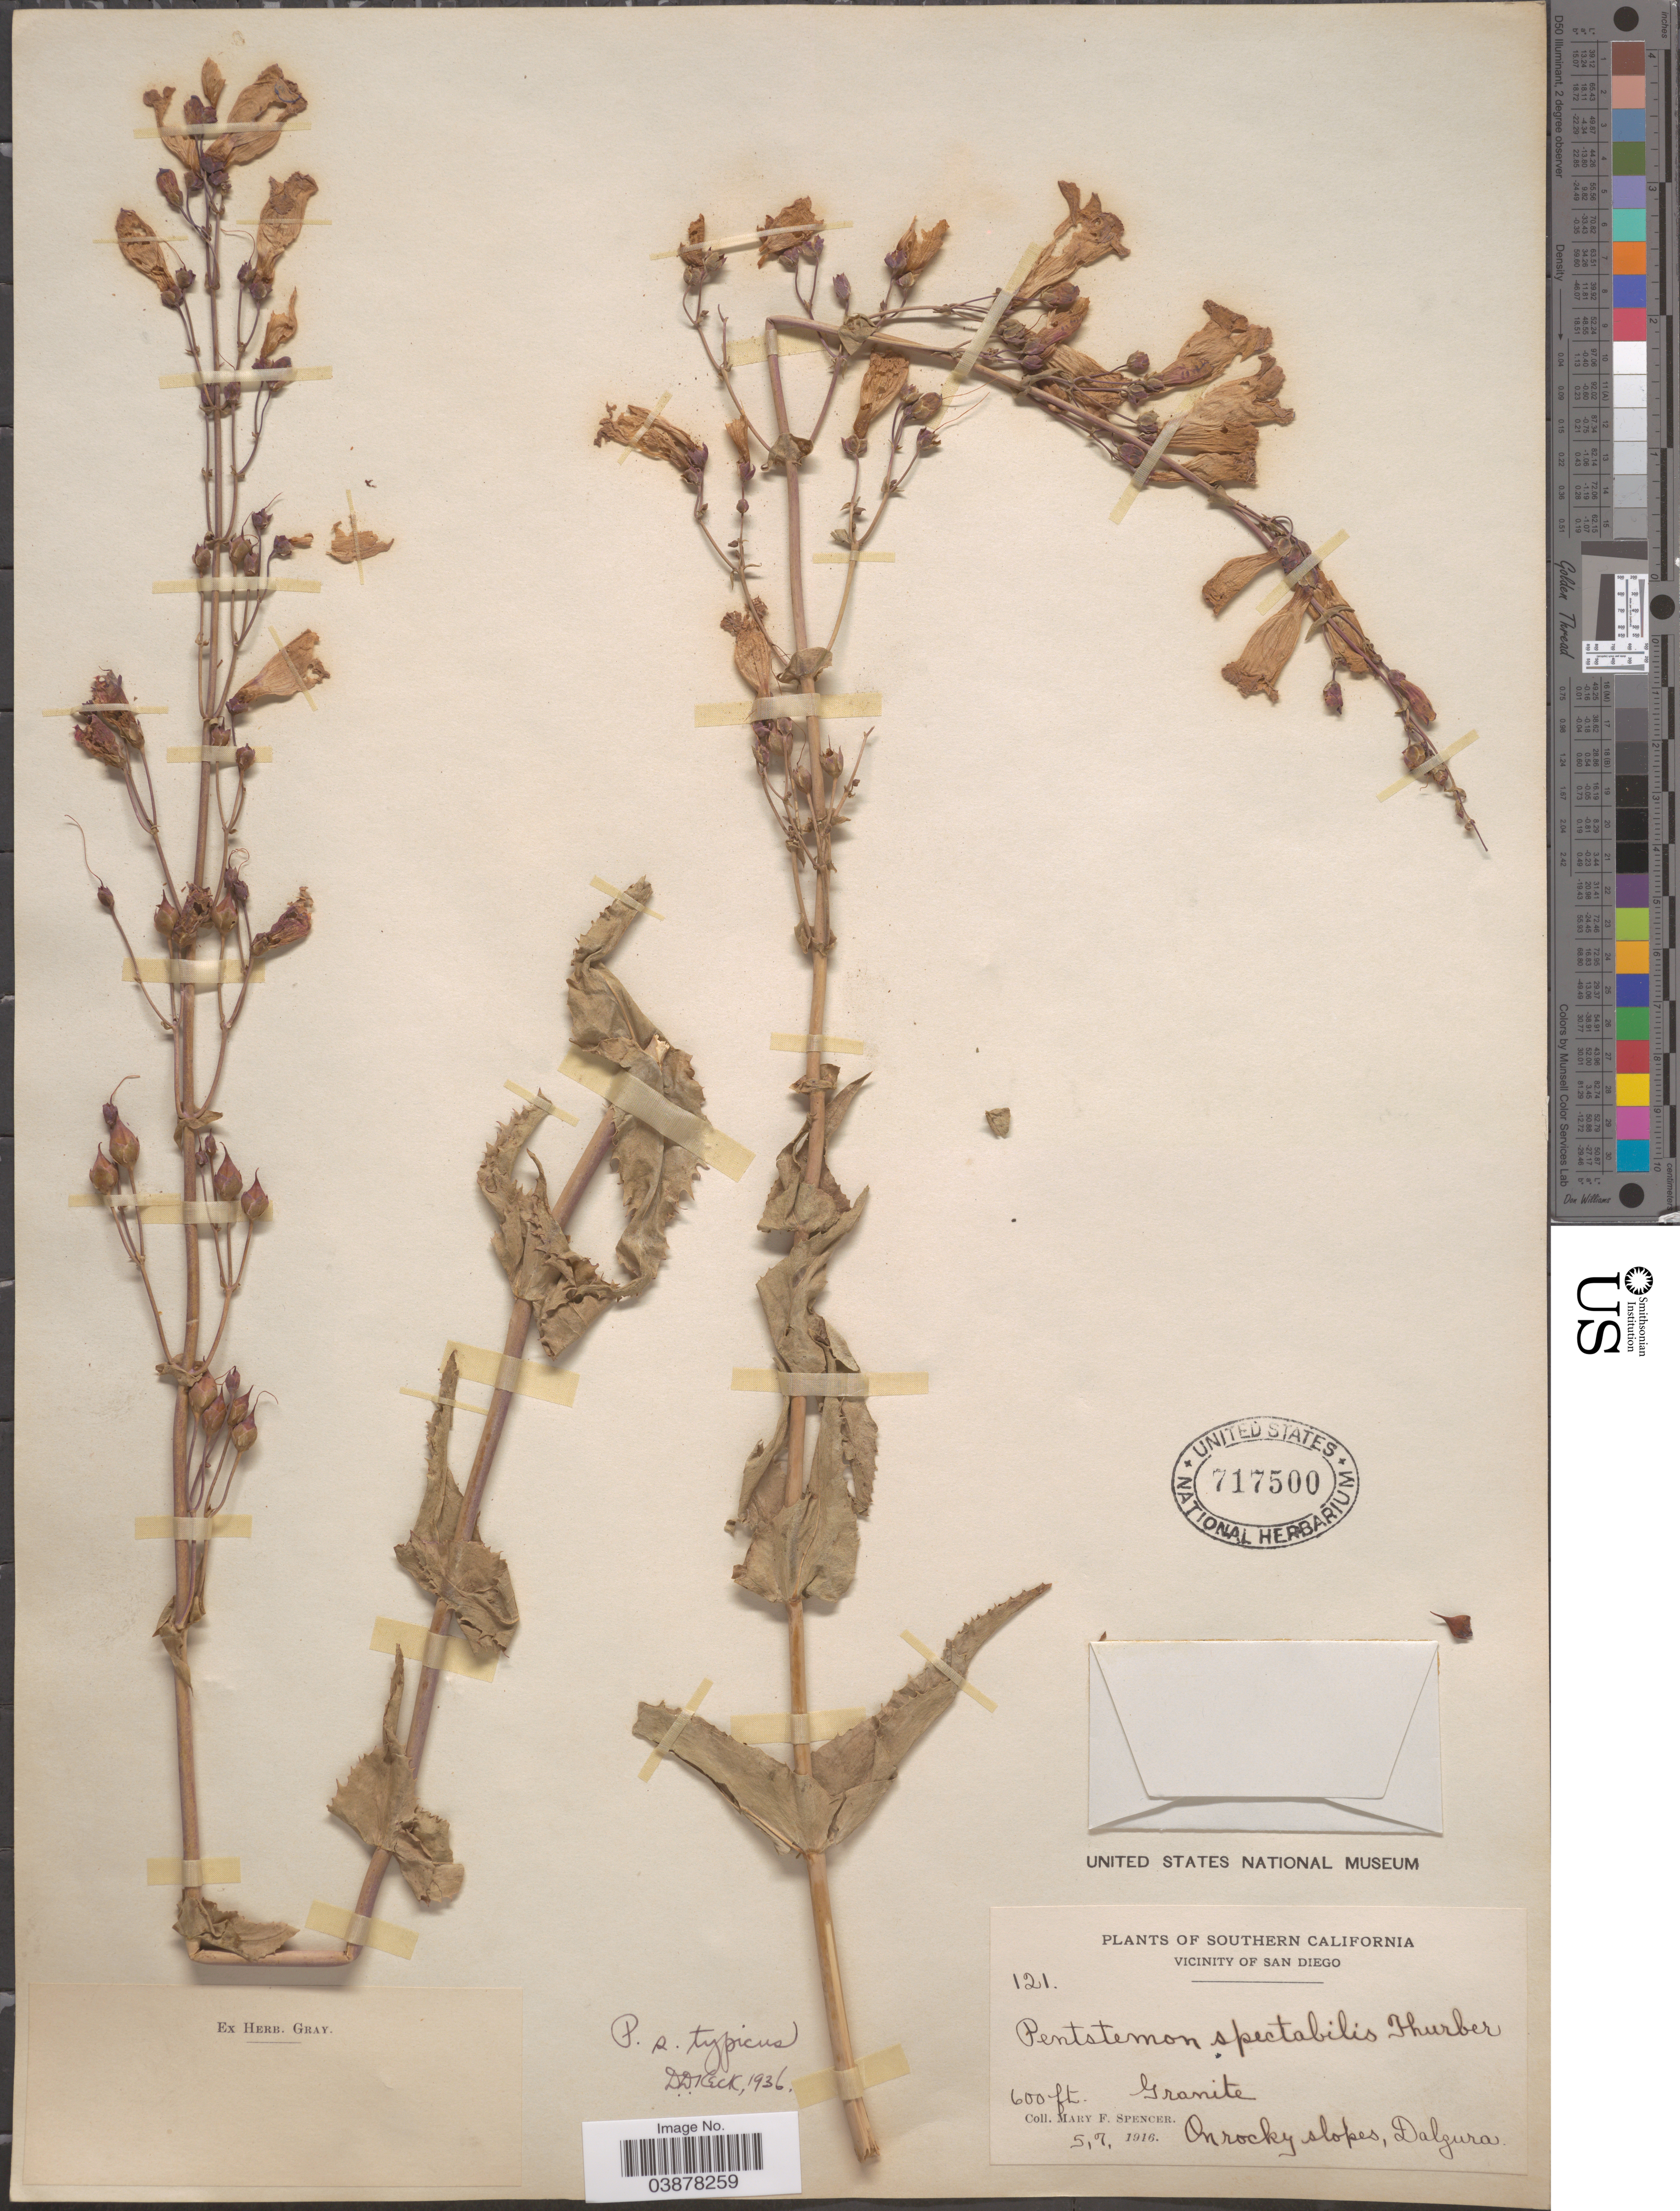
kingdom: Plantae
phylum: Tracheophyta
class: Magnoliopsida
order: Lamiales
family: Plantaginaceae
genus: Penstemon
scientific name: Penstemon spectabilis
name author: Thurb. ex Torr. & A. Gray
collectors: M. Spencer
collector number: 121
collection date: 1916-05-07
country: United States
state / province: California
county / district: San Diego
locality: Southern California. Vicinity of San Diego. Granite. On rocky slopes, Dalzura.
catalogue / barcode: US 717500